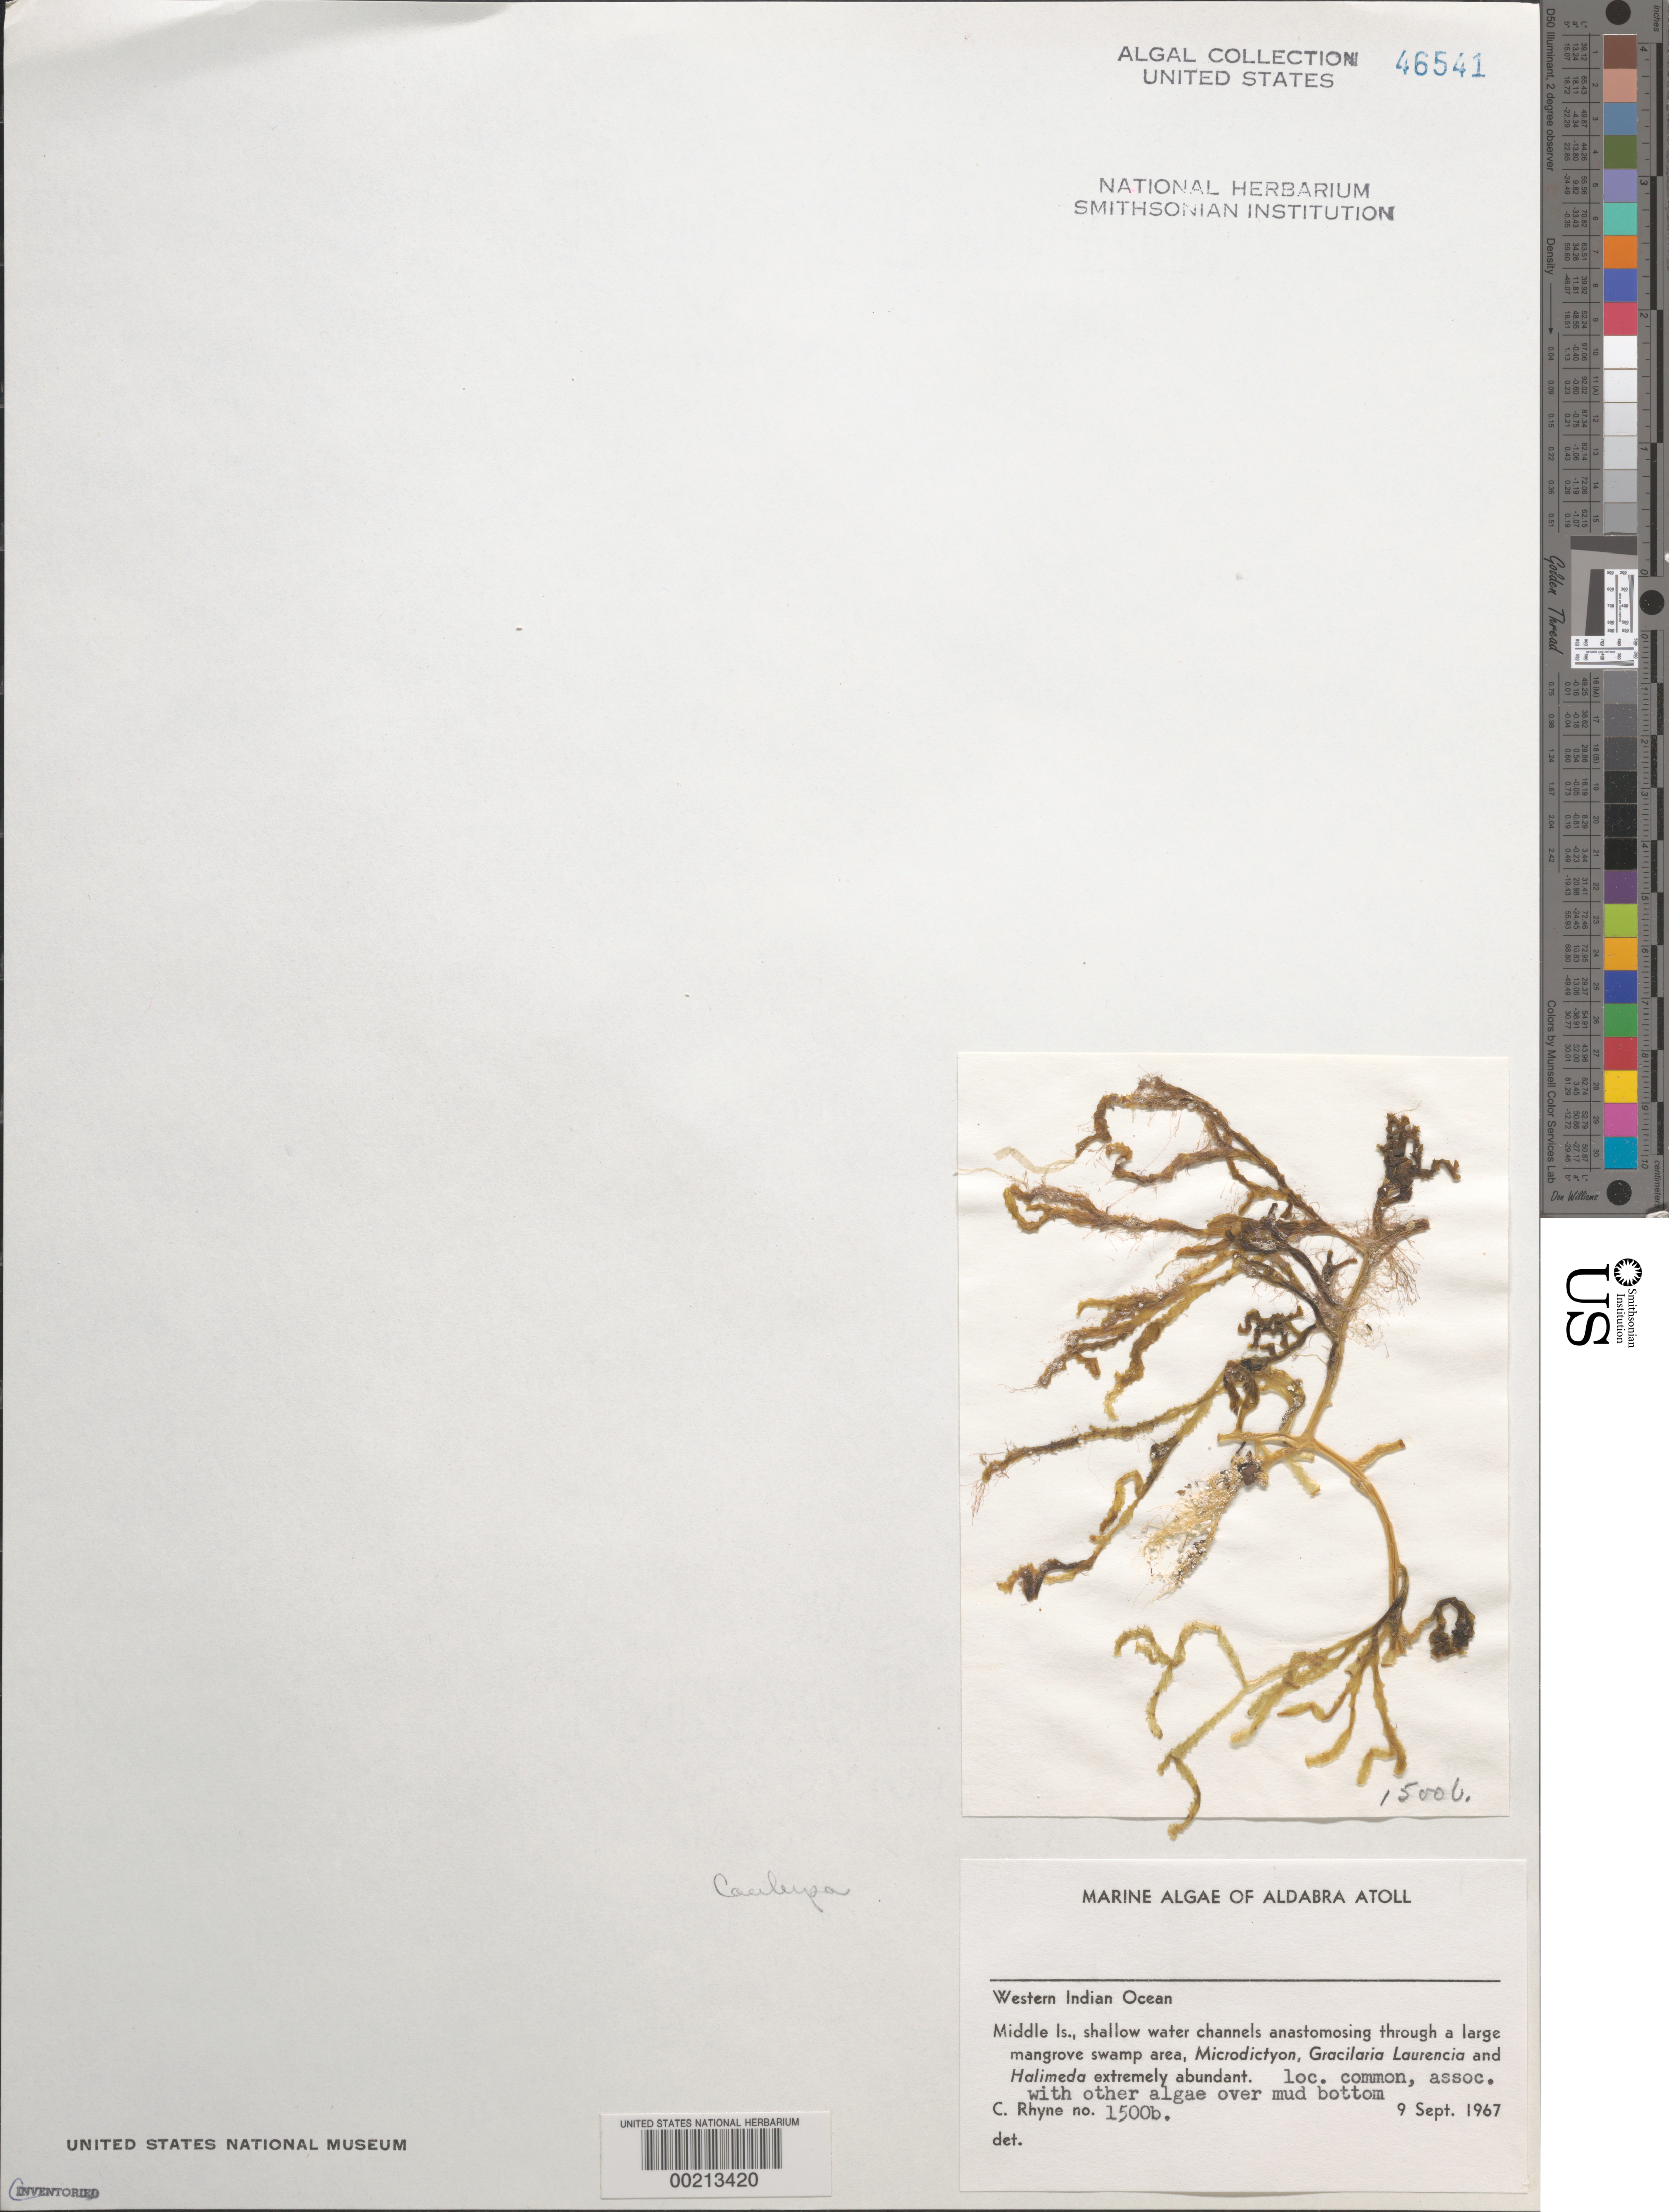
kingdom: Plantae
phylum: Chlorophyta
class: Ulvophyceae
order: Bryopsidales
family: Caulerpaceae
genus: Caulerpa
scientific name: Caulerpa sp.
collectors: C. Rhyne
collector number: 1500b.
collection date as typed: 09 Sep 1967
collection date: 1967-09-09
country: Seychelles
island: Aldabra Atoll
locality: Middle Islet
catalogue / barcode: US 46541